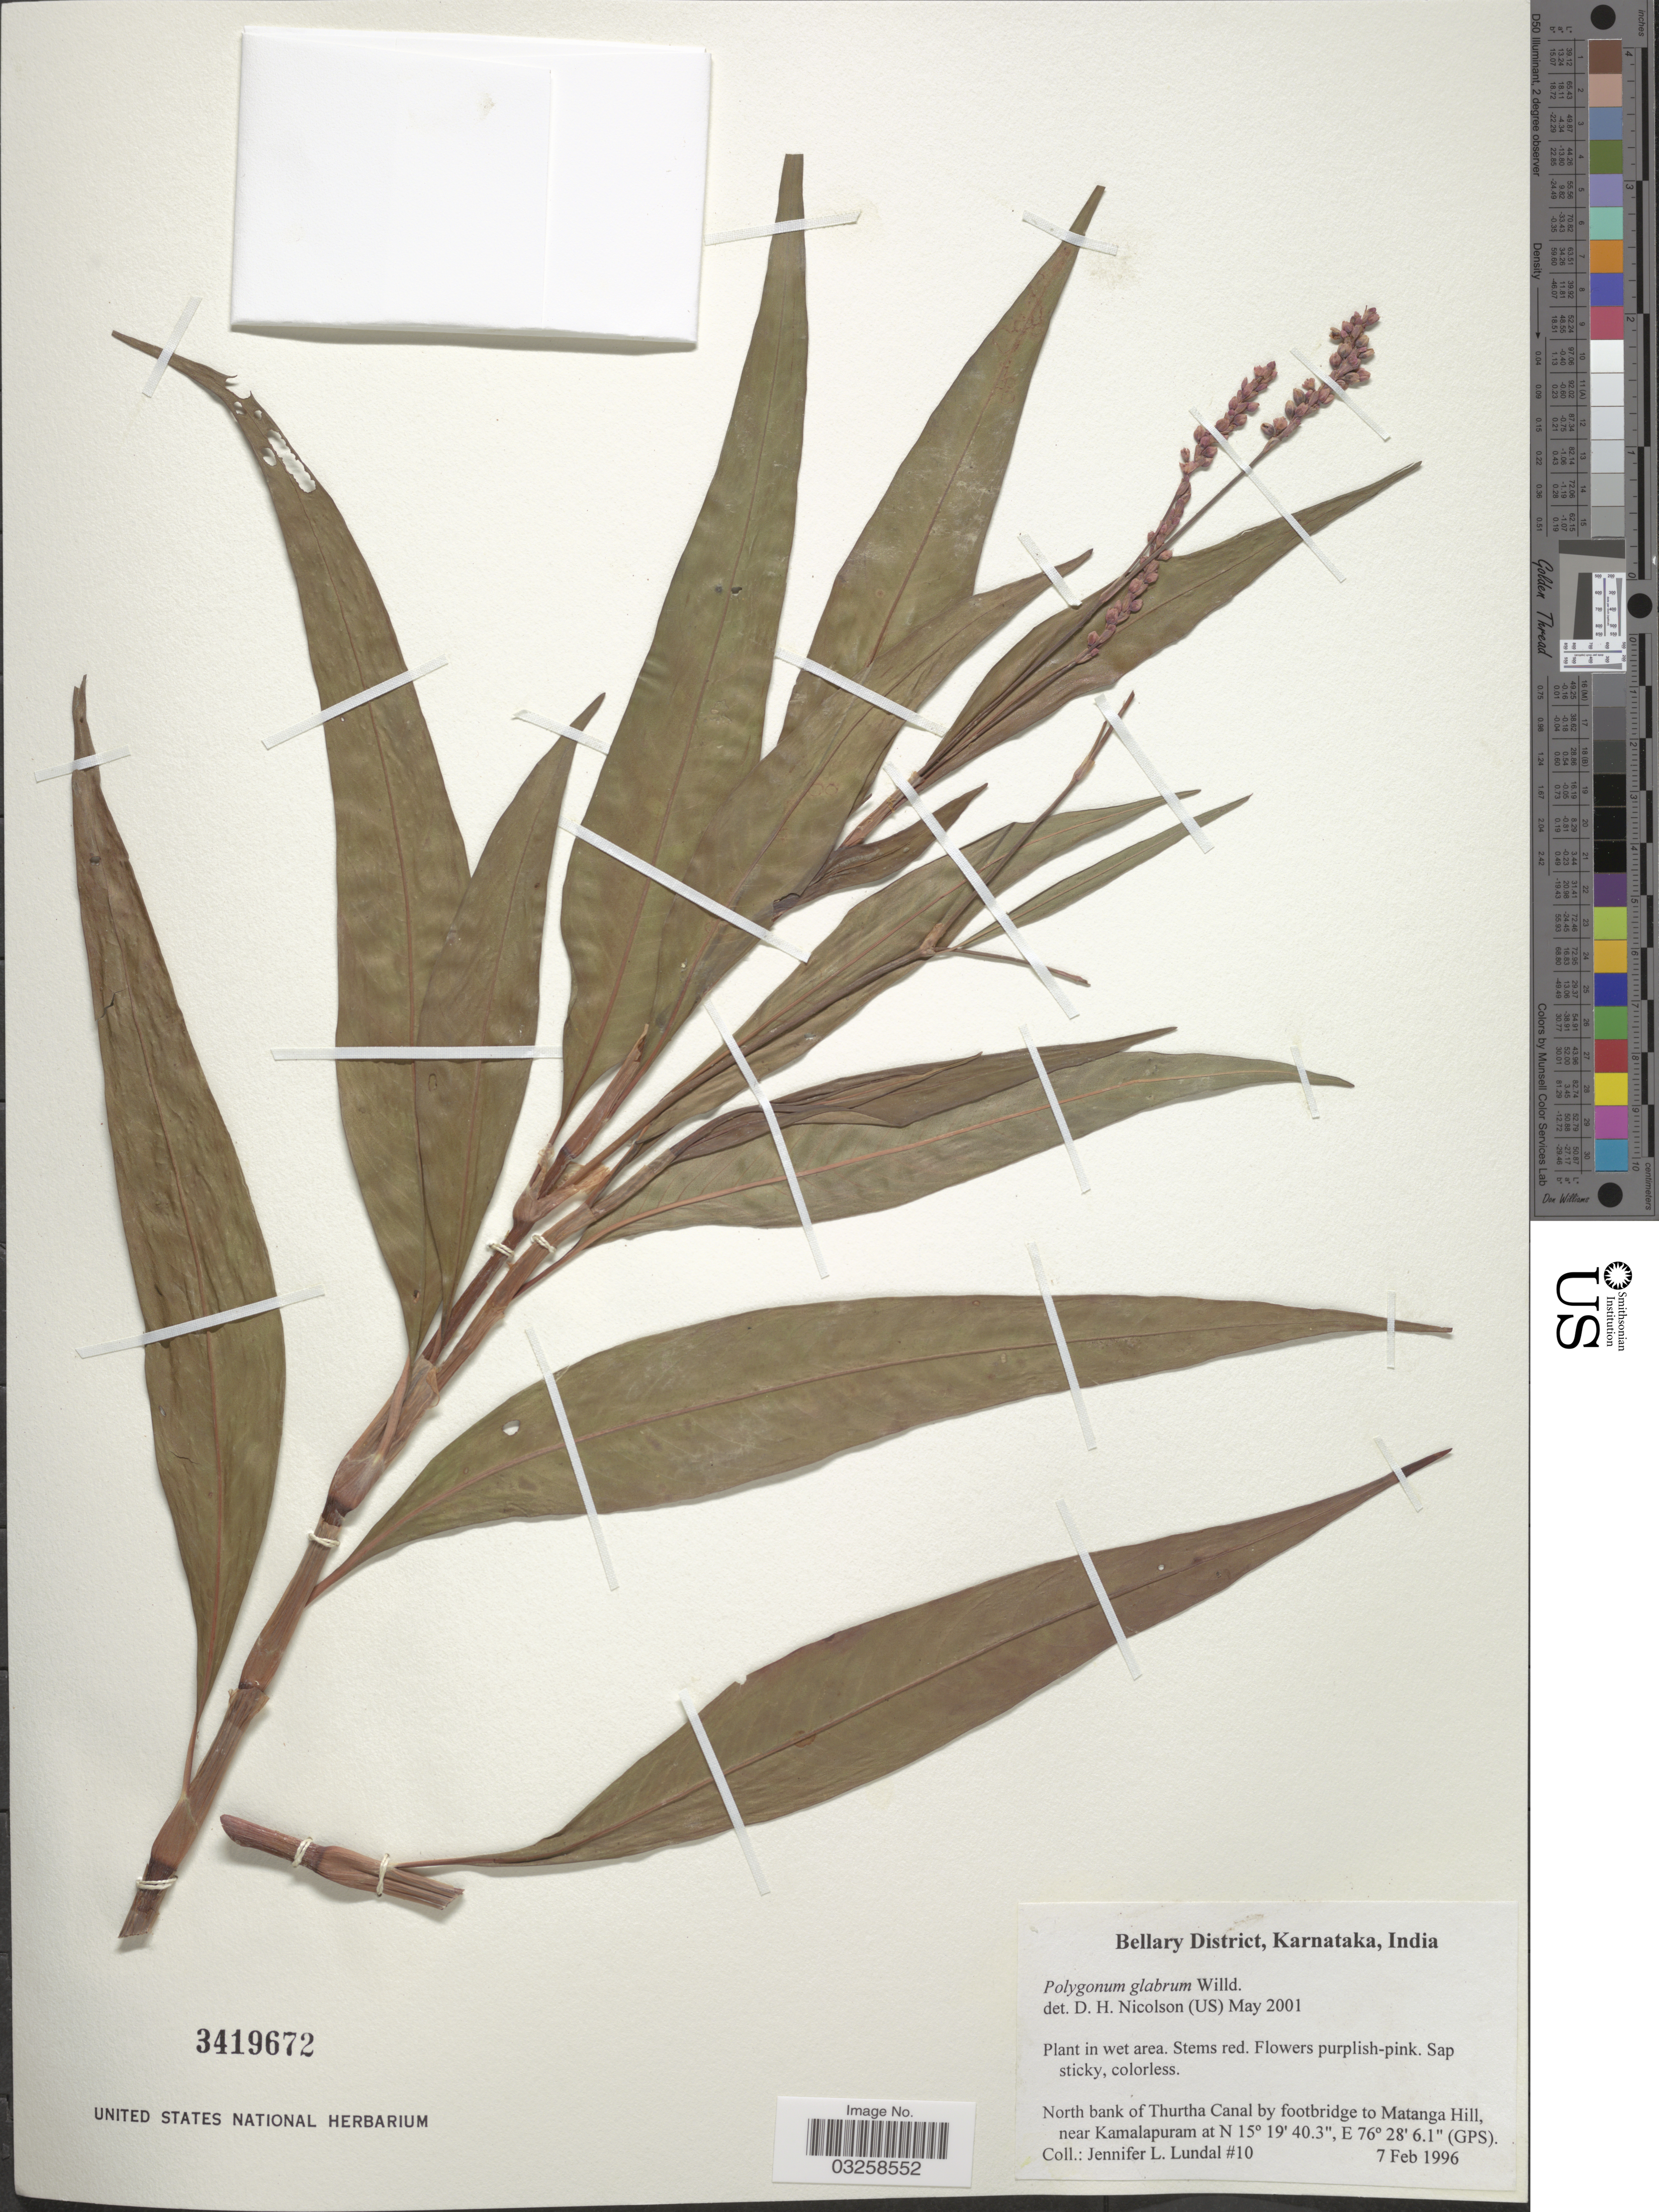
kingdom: Plantae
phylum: Tracheophyta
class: Magnoliopsida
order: Caryophyllales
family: Polygonaceae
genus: Persicaria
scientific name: Persicaria glabra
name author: (Willd.) M. Gómez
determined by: U.S. National Herbarium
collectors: J. Lundal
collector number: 10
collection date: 1996-02-07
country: India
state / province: Karnataka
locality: Bellary District, Karnataka. North bank of Thurtha Canal by footbridge to Matanga Hill, near Kamalapuram.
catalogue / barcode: US 3419672